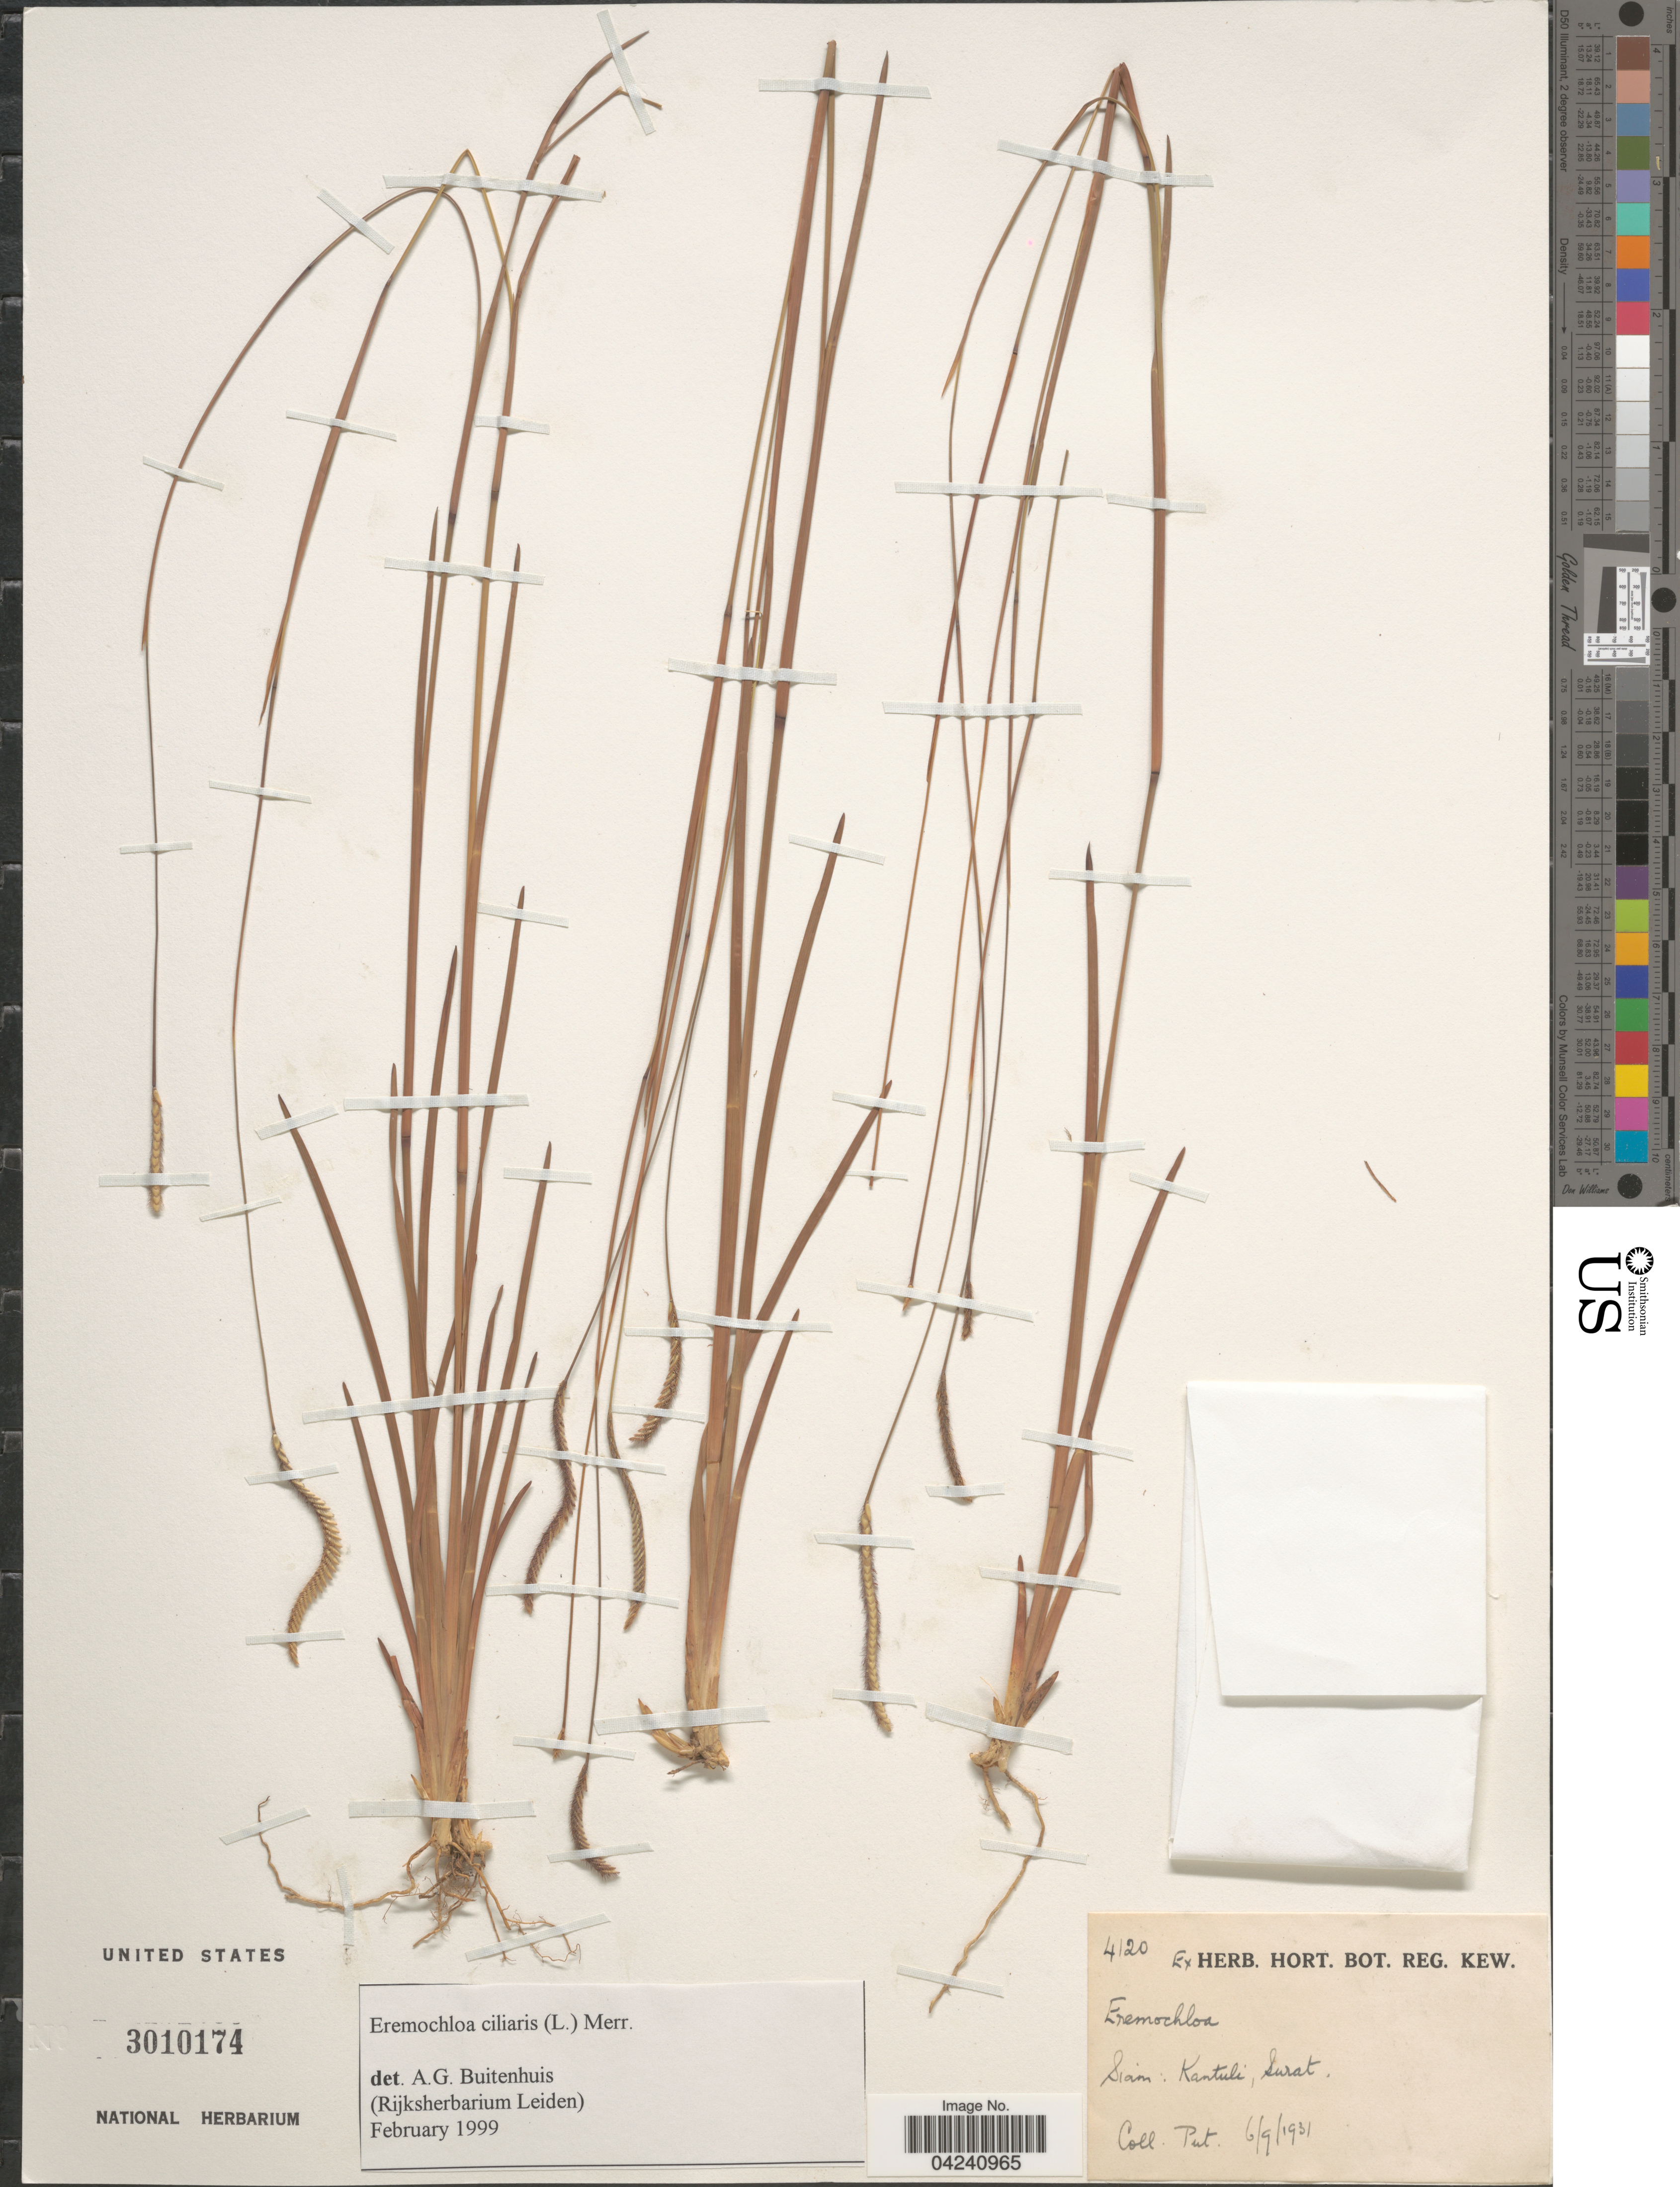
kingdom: Plantae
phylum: Tracheophyta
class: Liliopsida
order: Poales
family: Poaceae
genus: Eremochloa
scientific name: Eremochloa ciliaris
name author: (L.) Merr.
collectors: -. Put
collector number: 4120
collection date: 1931-09-06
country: Thailand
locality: Siam: Kantuli, Surat.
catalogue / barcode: US 3010174